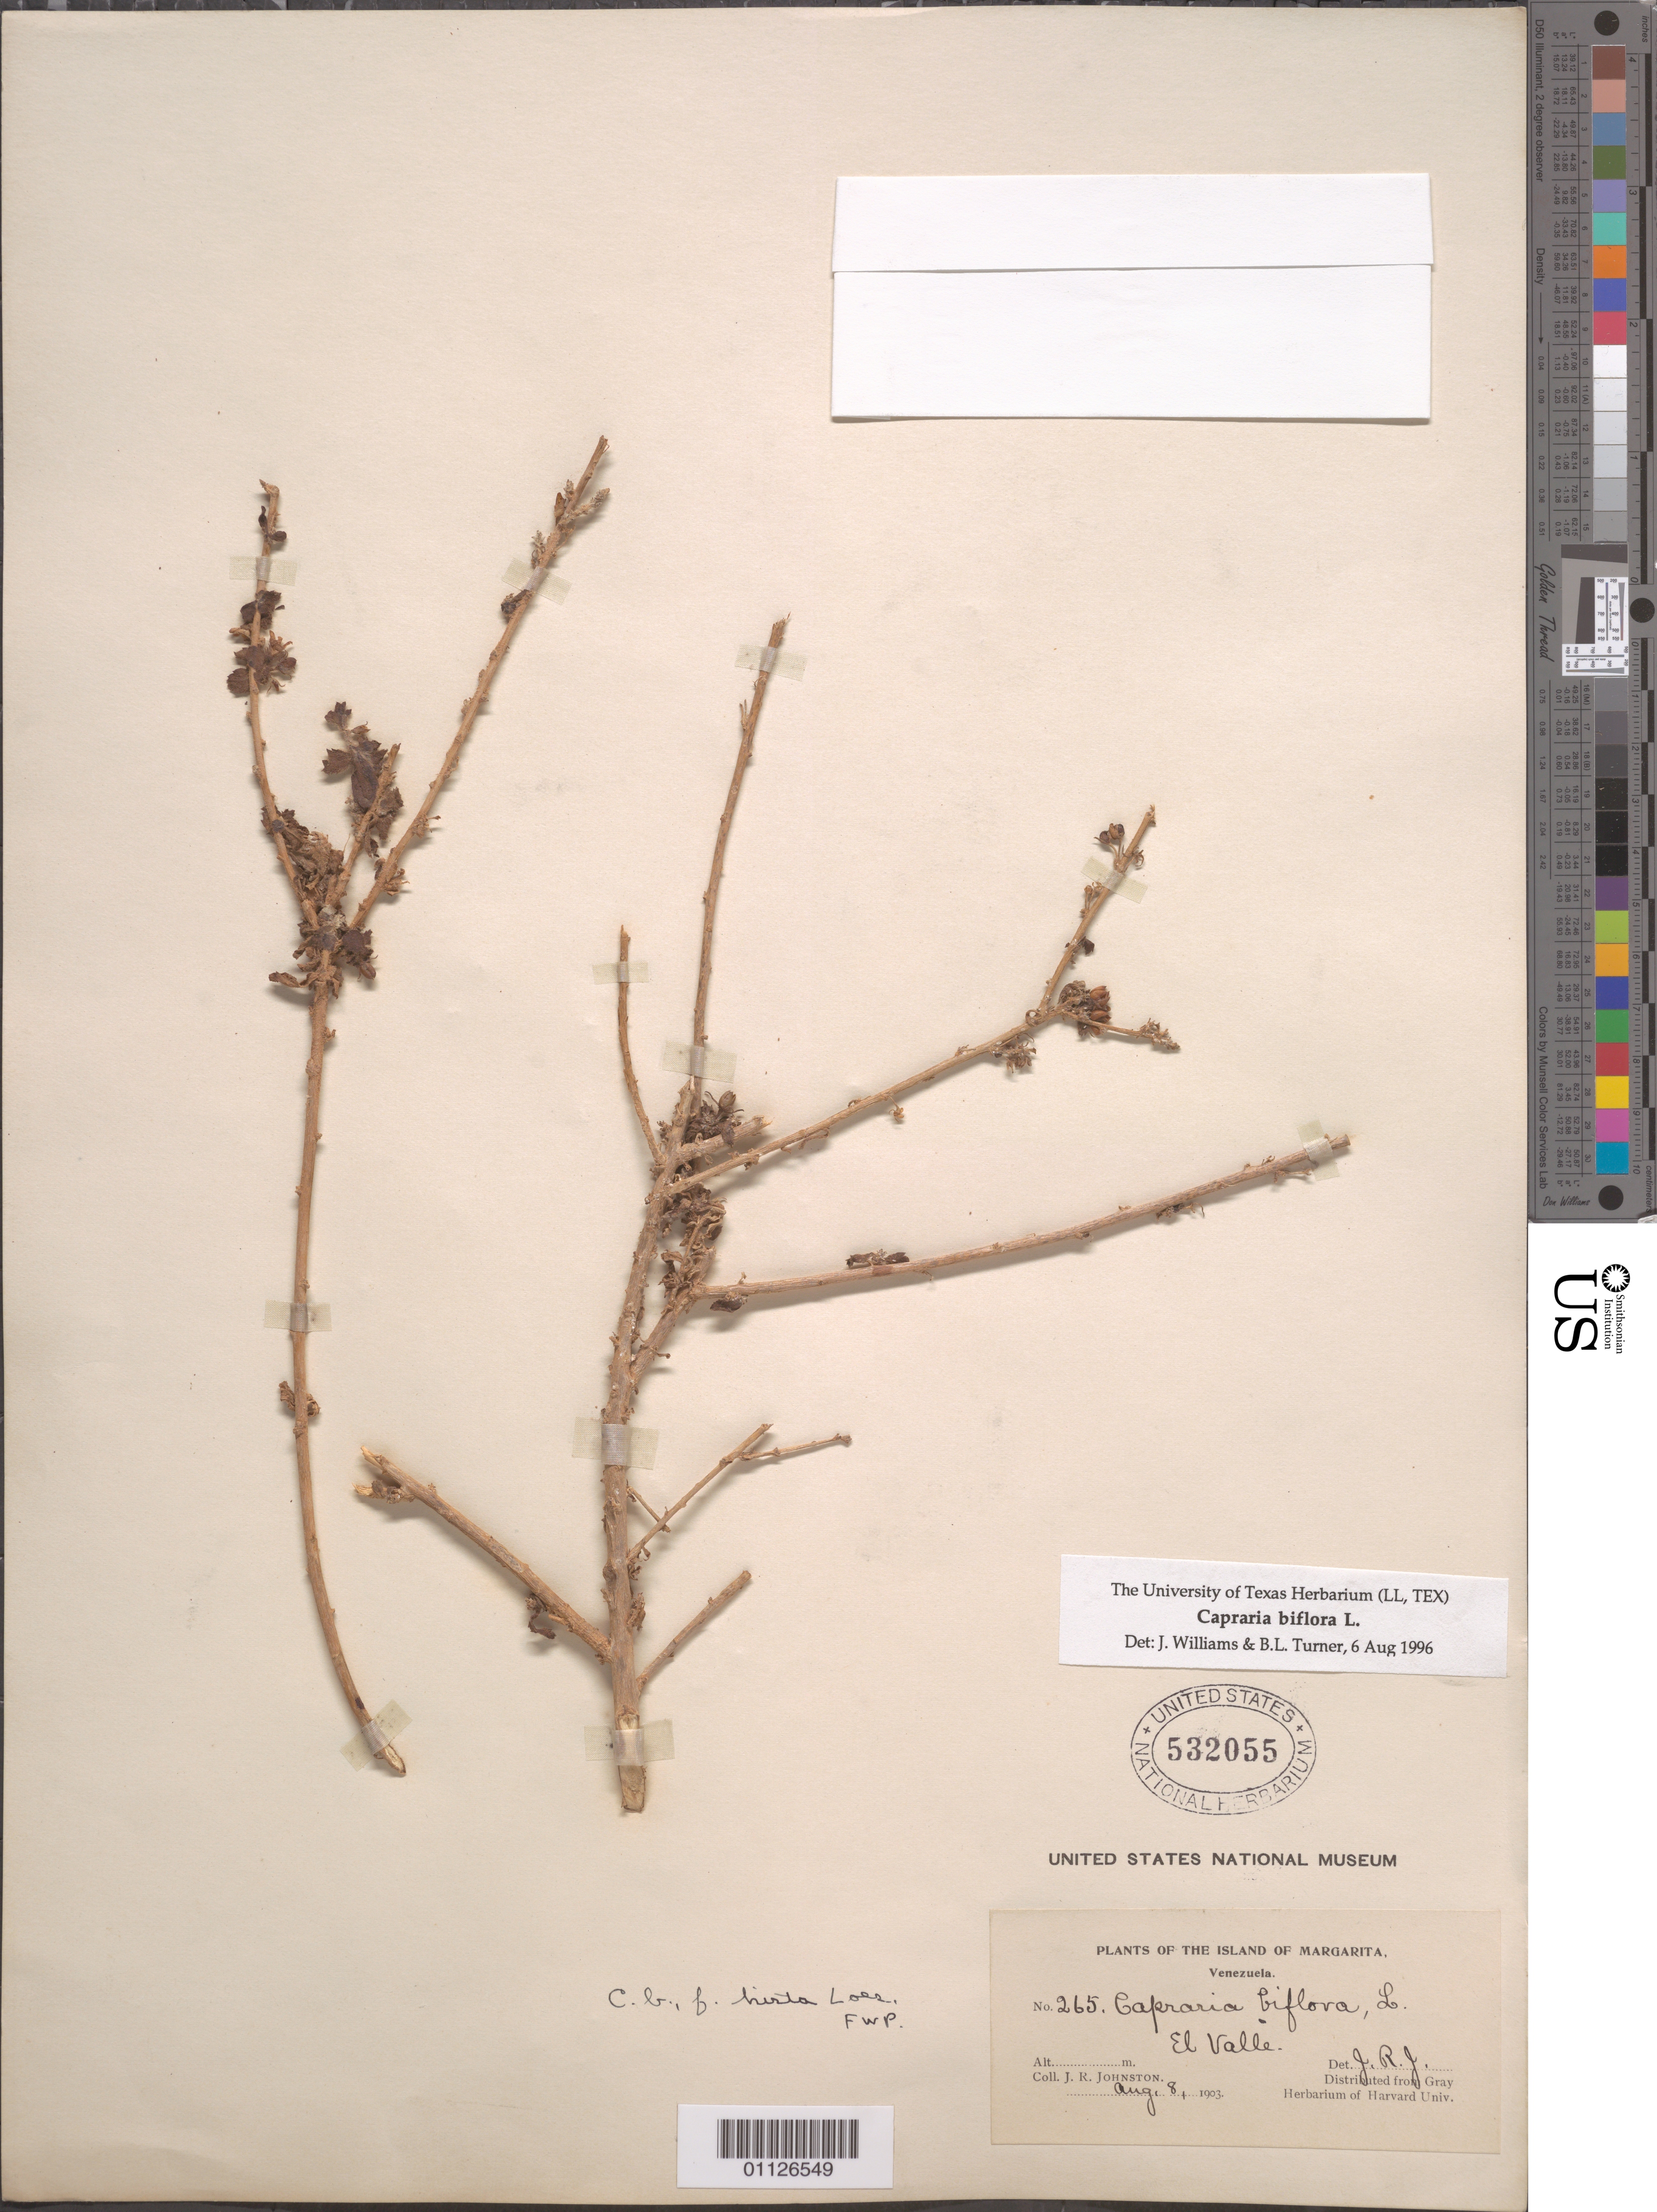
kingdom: Plantae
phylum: Tracheophyta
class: Magnoliopsida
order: Lamiales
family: Scrophulariaceae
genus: Capraria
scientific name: Capraria biflora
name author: L.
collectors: J. Johnston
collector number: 265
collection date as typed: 08 Aug 1903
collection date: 1903-08-08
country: Venezuela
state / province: Nueva Esparta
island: Margarita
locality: El Valle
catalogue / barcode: US 532055